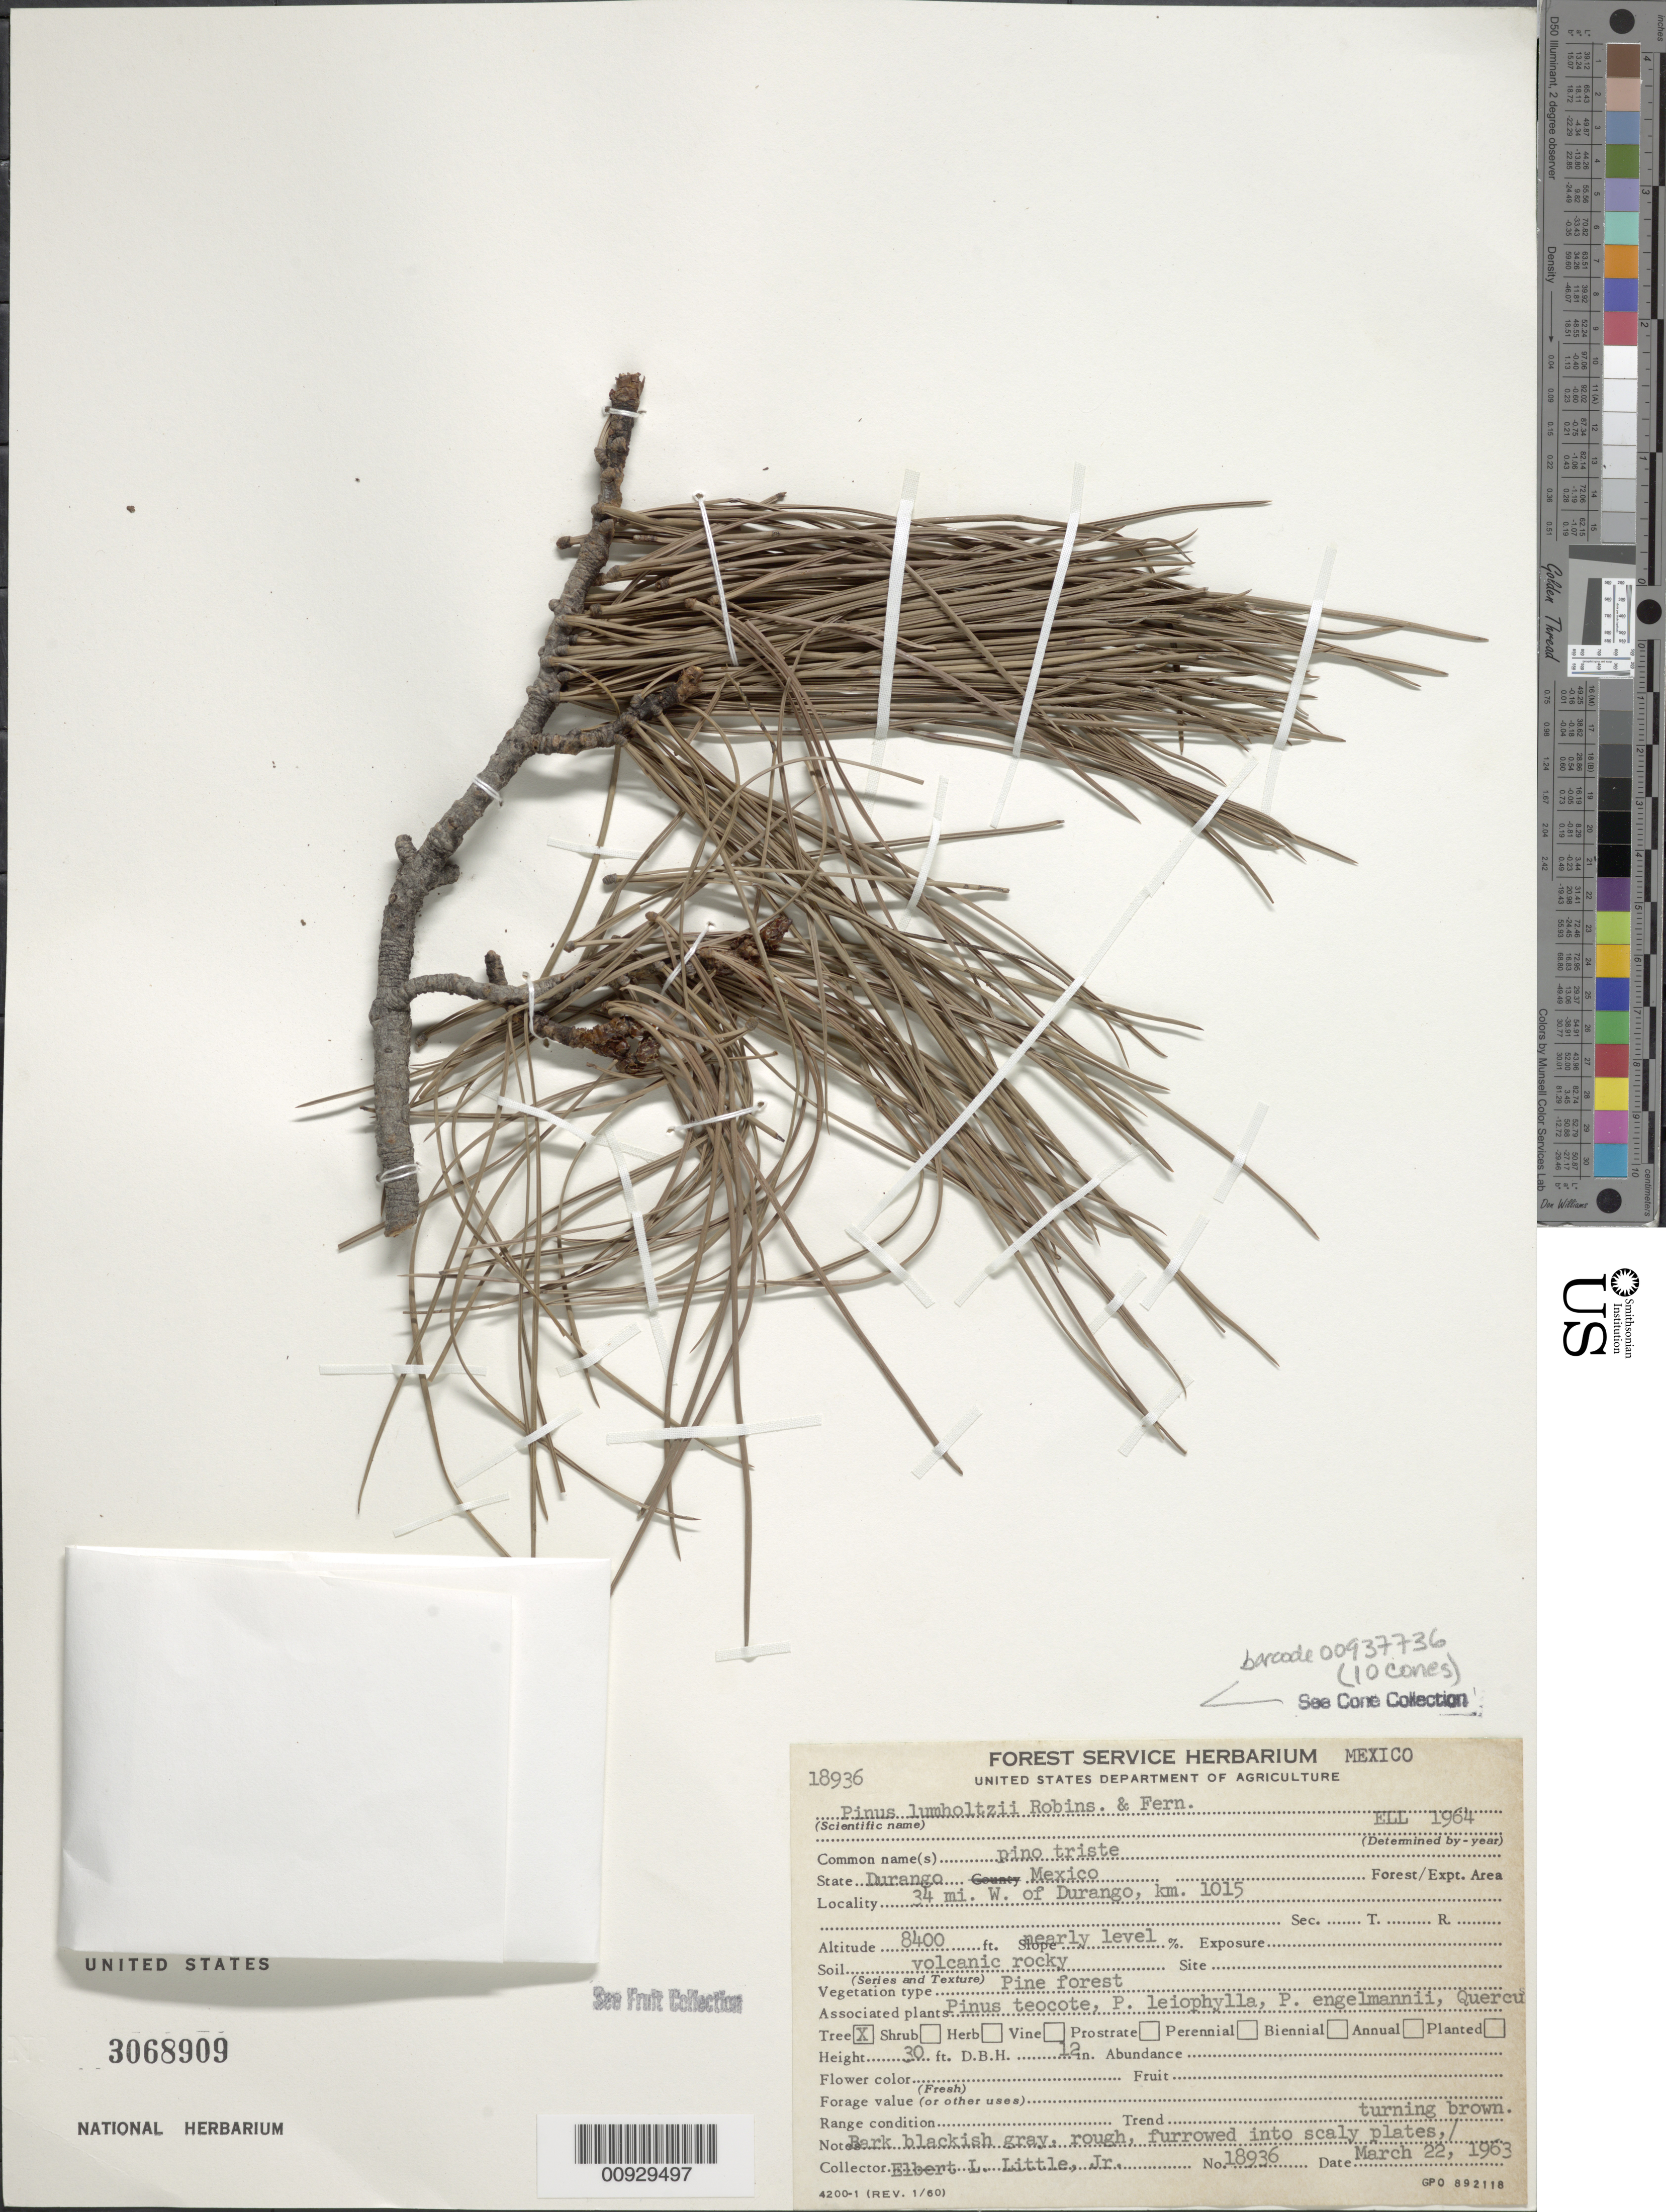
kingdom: Plantae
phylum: Tracheophyta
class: Pinopsida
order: Pinales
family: Pinaceae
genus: Pinus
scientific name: Pinus lumholtzii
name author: B.L. Rob. & Fernald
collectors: E. L. Little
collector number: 18936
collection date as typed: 22 Mar 1963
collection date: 1963-03-22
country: Mexico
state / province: Durango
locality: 34 mi. W of Durango, km. 1015.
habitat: Pine forest. Slope nearly level. Soil volcanic rocky. Associated plants: Pinus teocote, P. leiophylla, P. engelmannii, Quercus.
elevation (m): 2560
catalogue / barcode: US 3068909